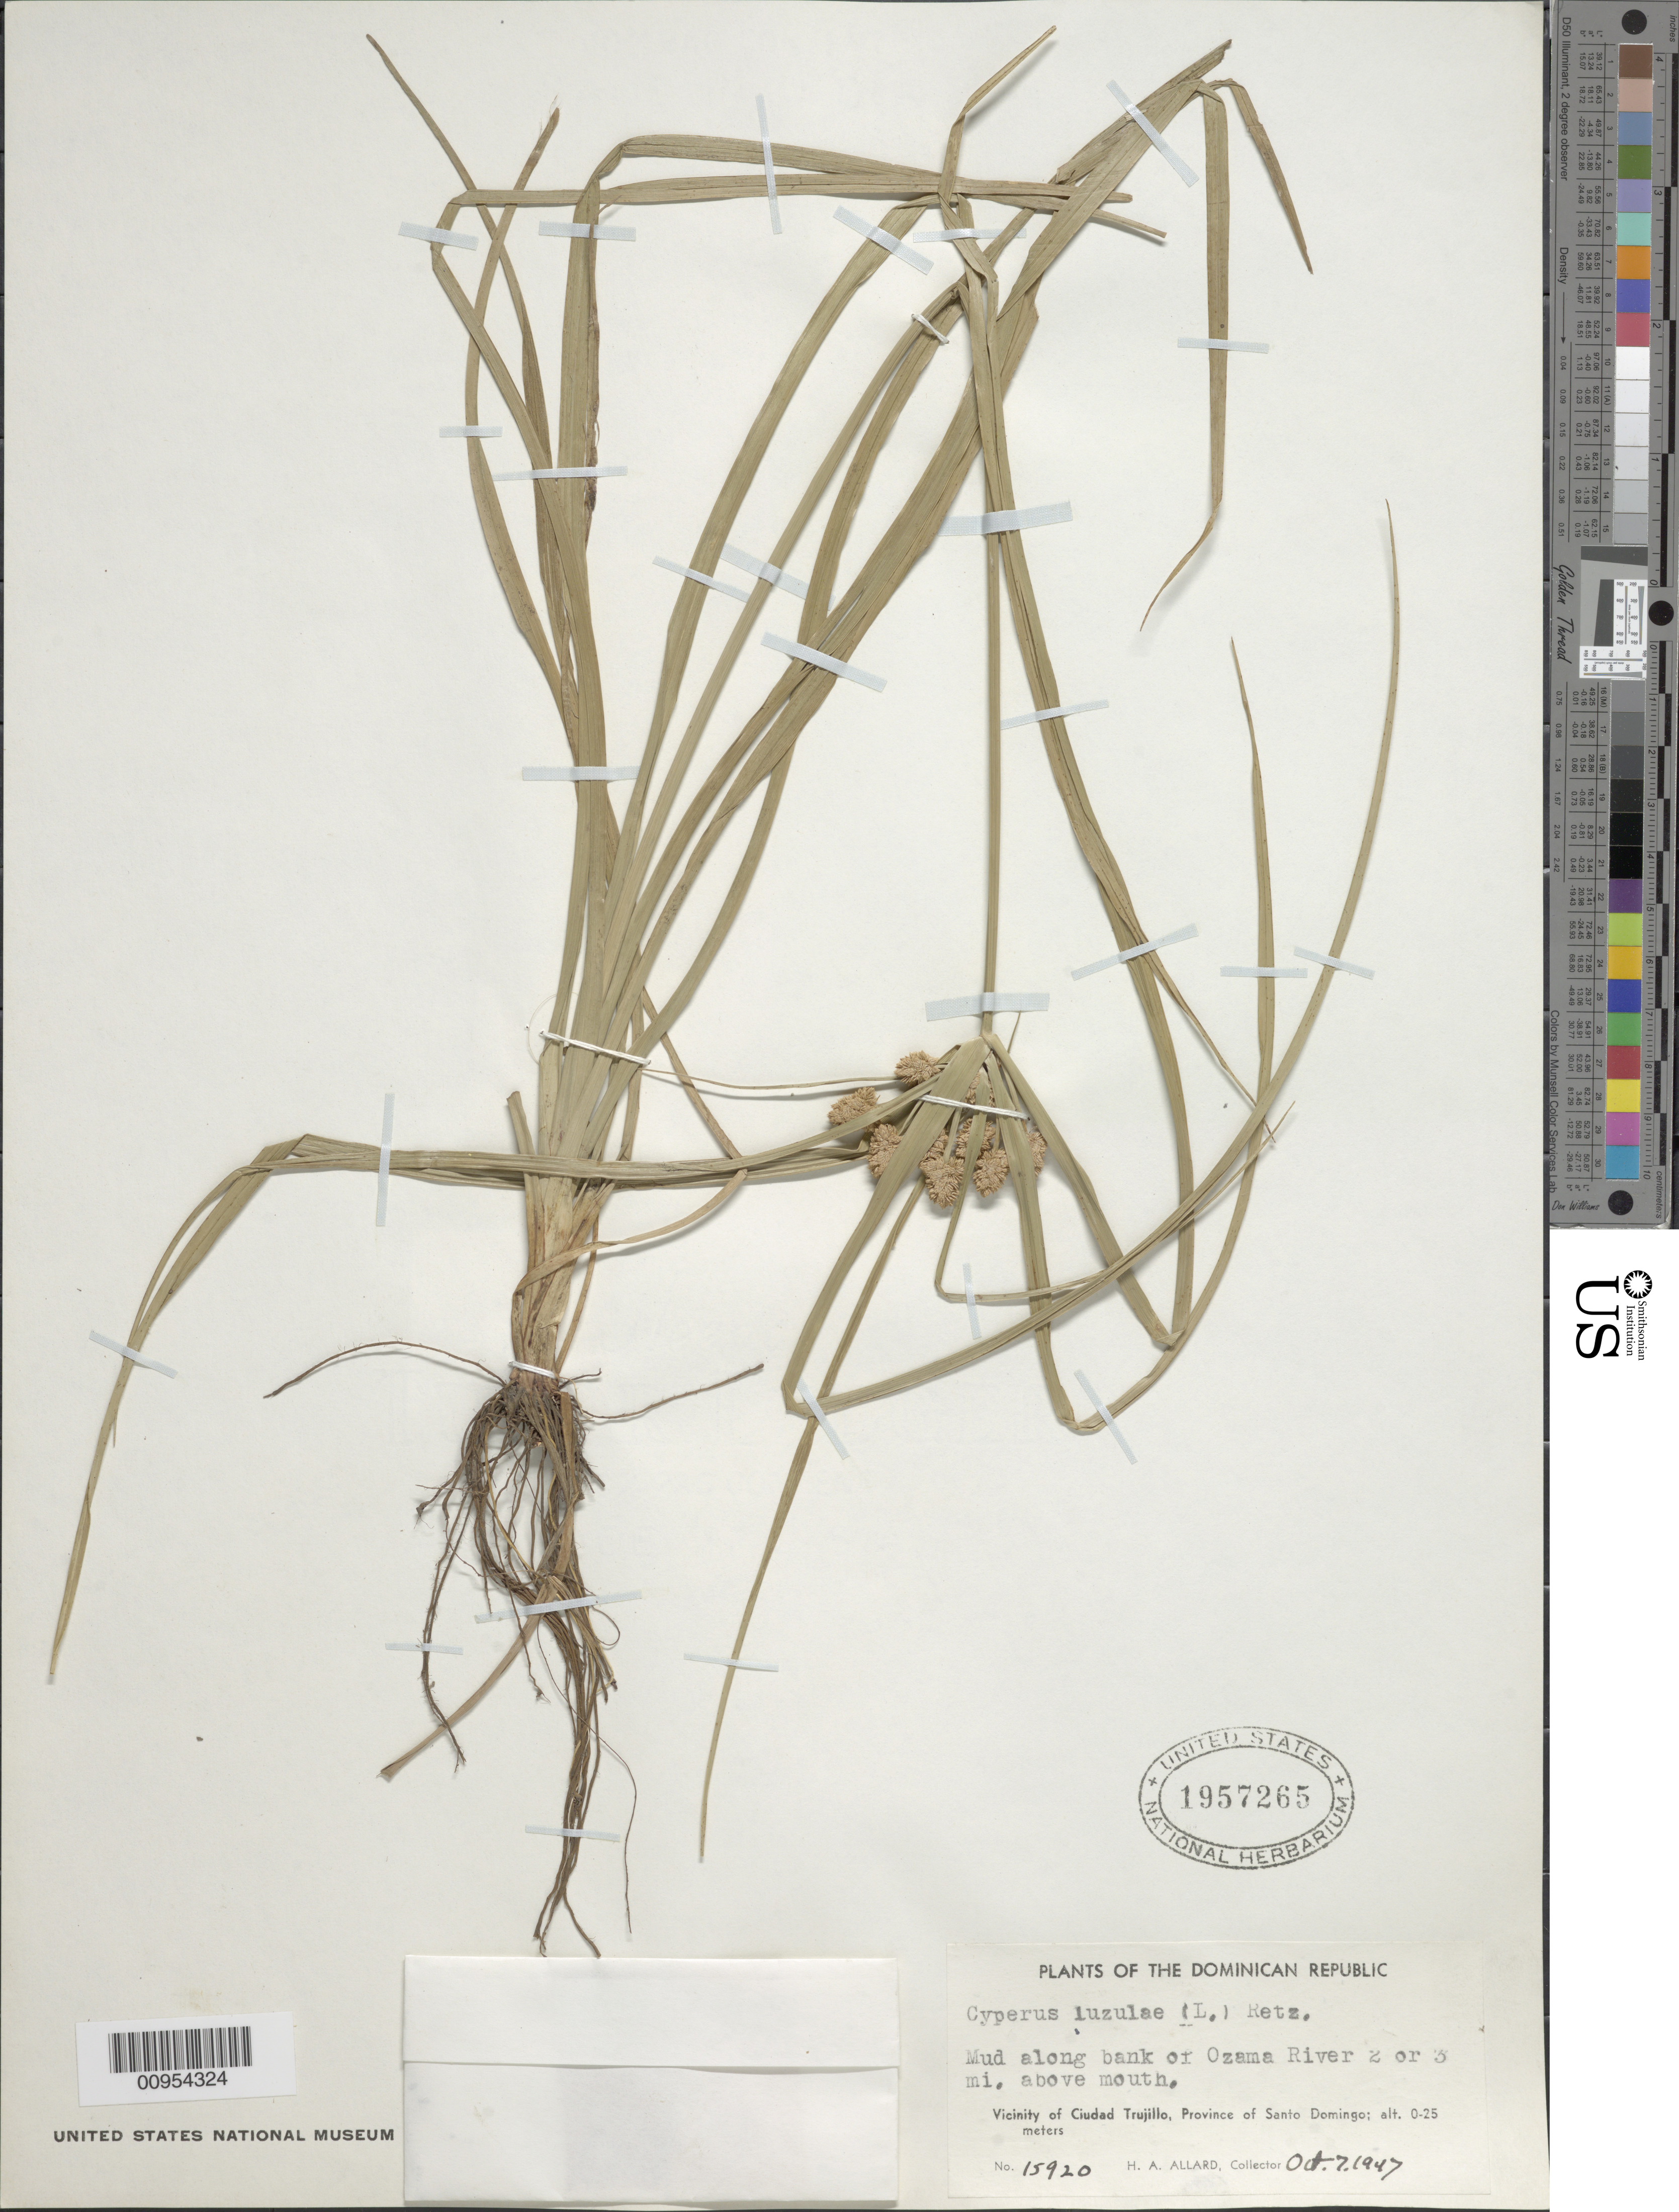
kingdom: Plantae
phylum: Tracheophyta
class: Liliopsida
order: Poales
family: Cyperaceae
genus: Cyperus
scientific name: Cyperus luzulae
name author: (L.) Rottb. ex Retz.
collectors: H. A. Allard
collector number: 15920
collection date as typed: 07 Oct 1947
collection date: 1947-10-07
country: Dominican Republic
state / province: Santo Domingo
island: Hispaniola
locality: Vicinity of Ciudad Trujillo, along bank of Ozama River 2 or 3 mi. above mouth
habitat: Mud along bank of river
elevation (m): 0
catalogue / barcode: US 1957265